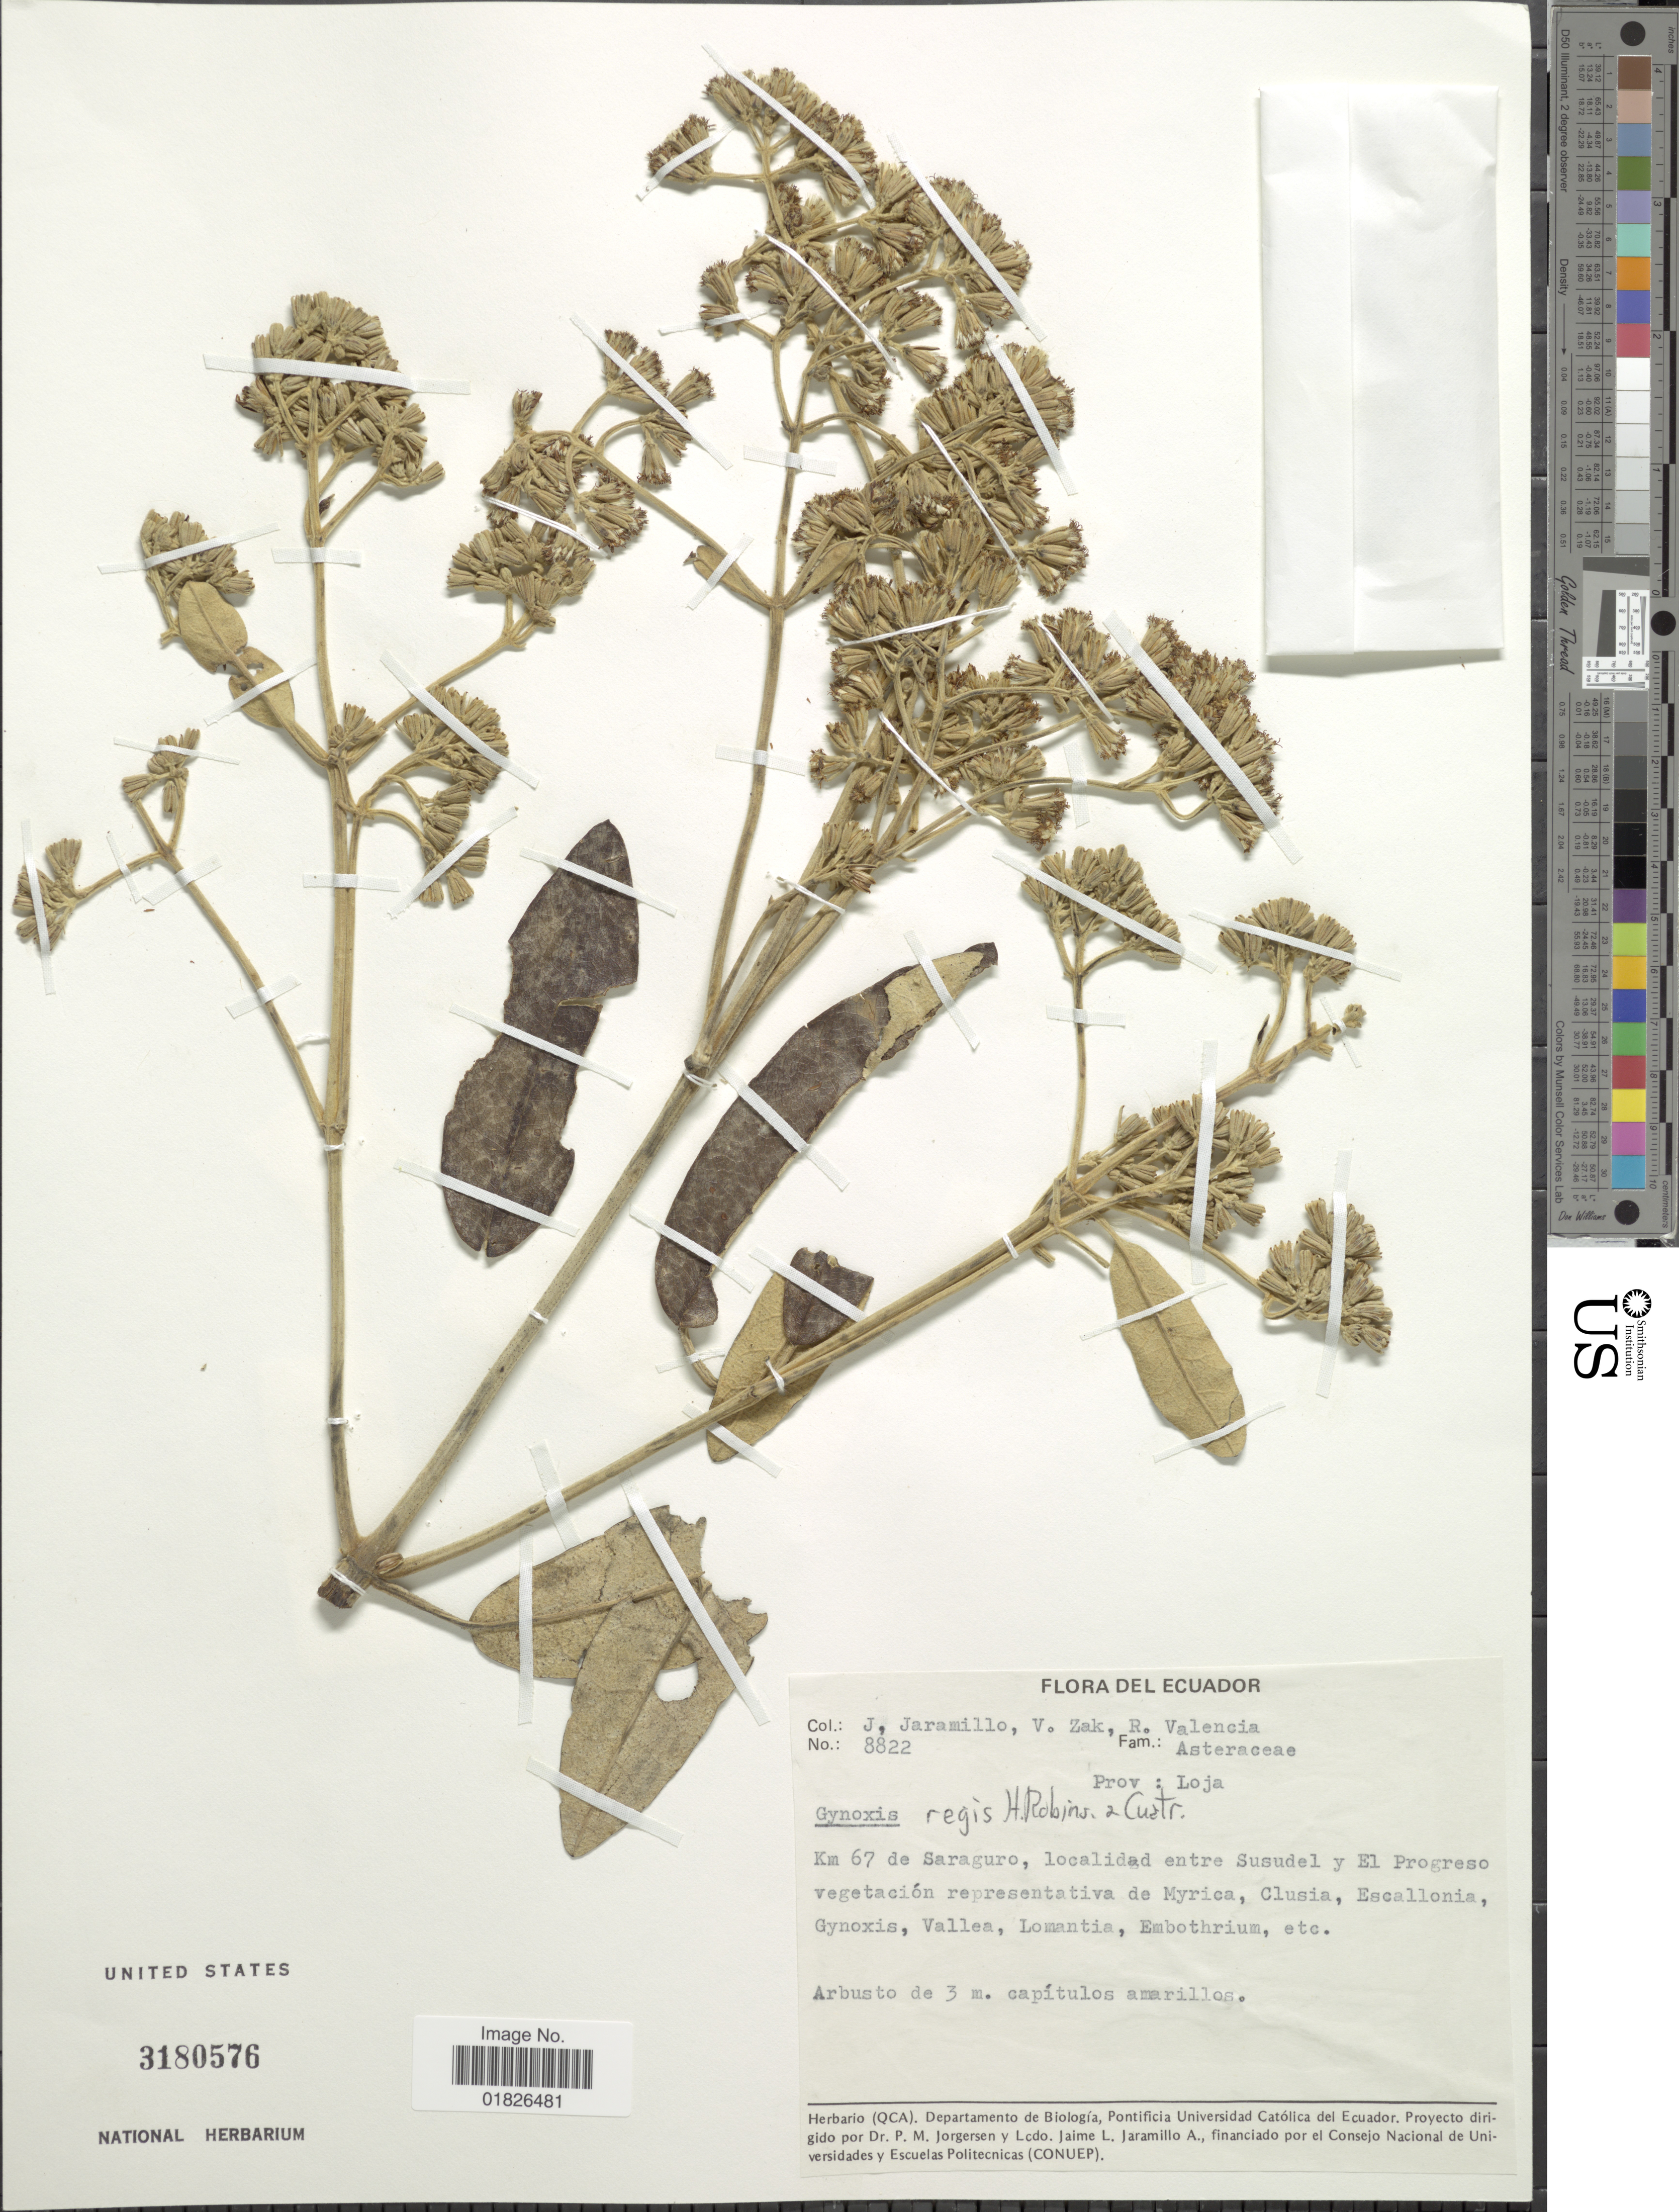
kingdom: Plantae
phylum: Tracheophyta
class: Magnoliopsida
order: Asterales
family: Asteraceae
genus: Paragynoxys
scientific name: Paragynoxys regis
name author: (H. Rob. & Cuatrec.) H. Rob. & Cuatrec.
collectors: J. Jaramillo, V. Zak & R. Valencia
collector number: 8822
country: Ecuador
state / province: Loja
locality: Km 67 de Saraguro, localidad entre Susudel y El Progreso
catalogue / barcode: US 3180576